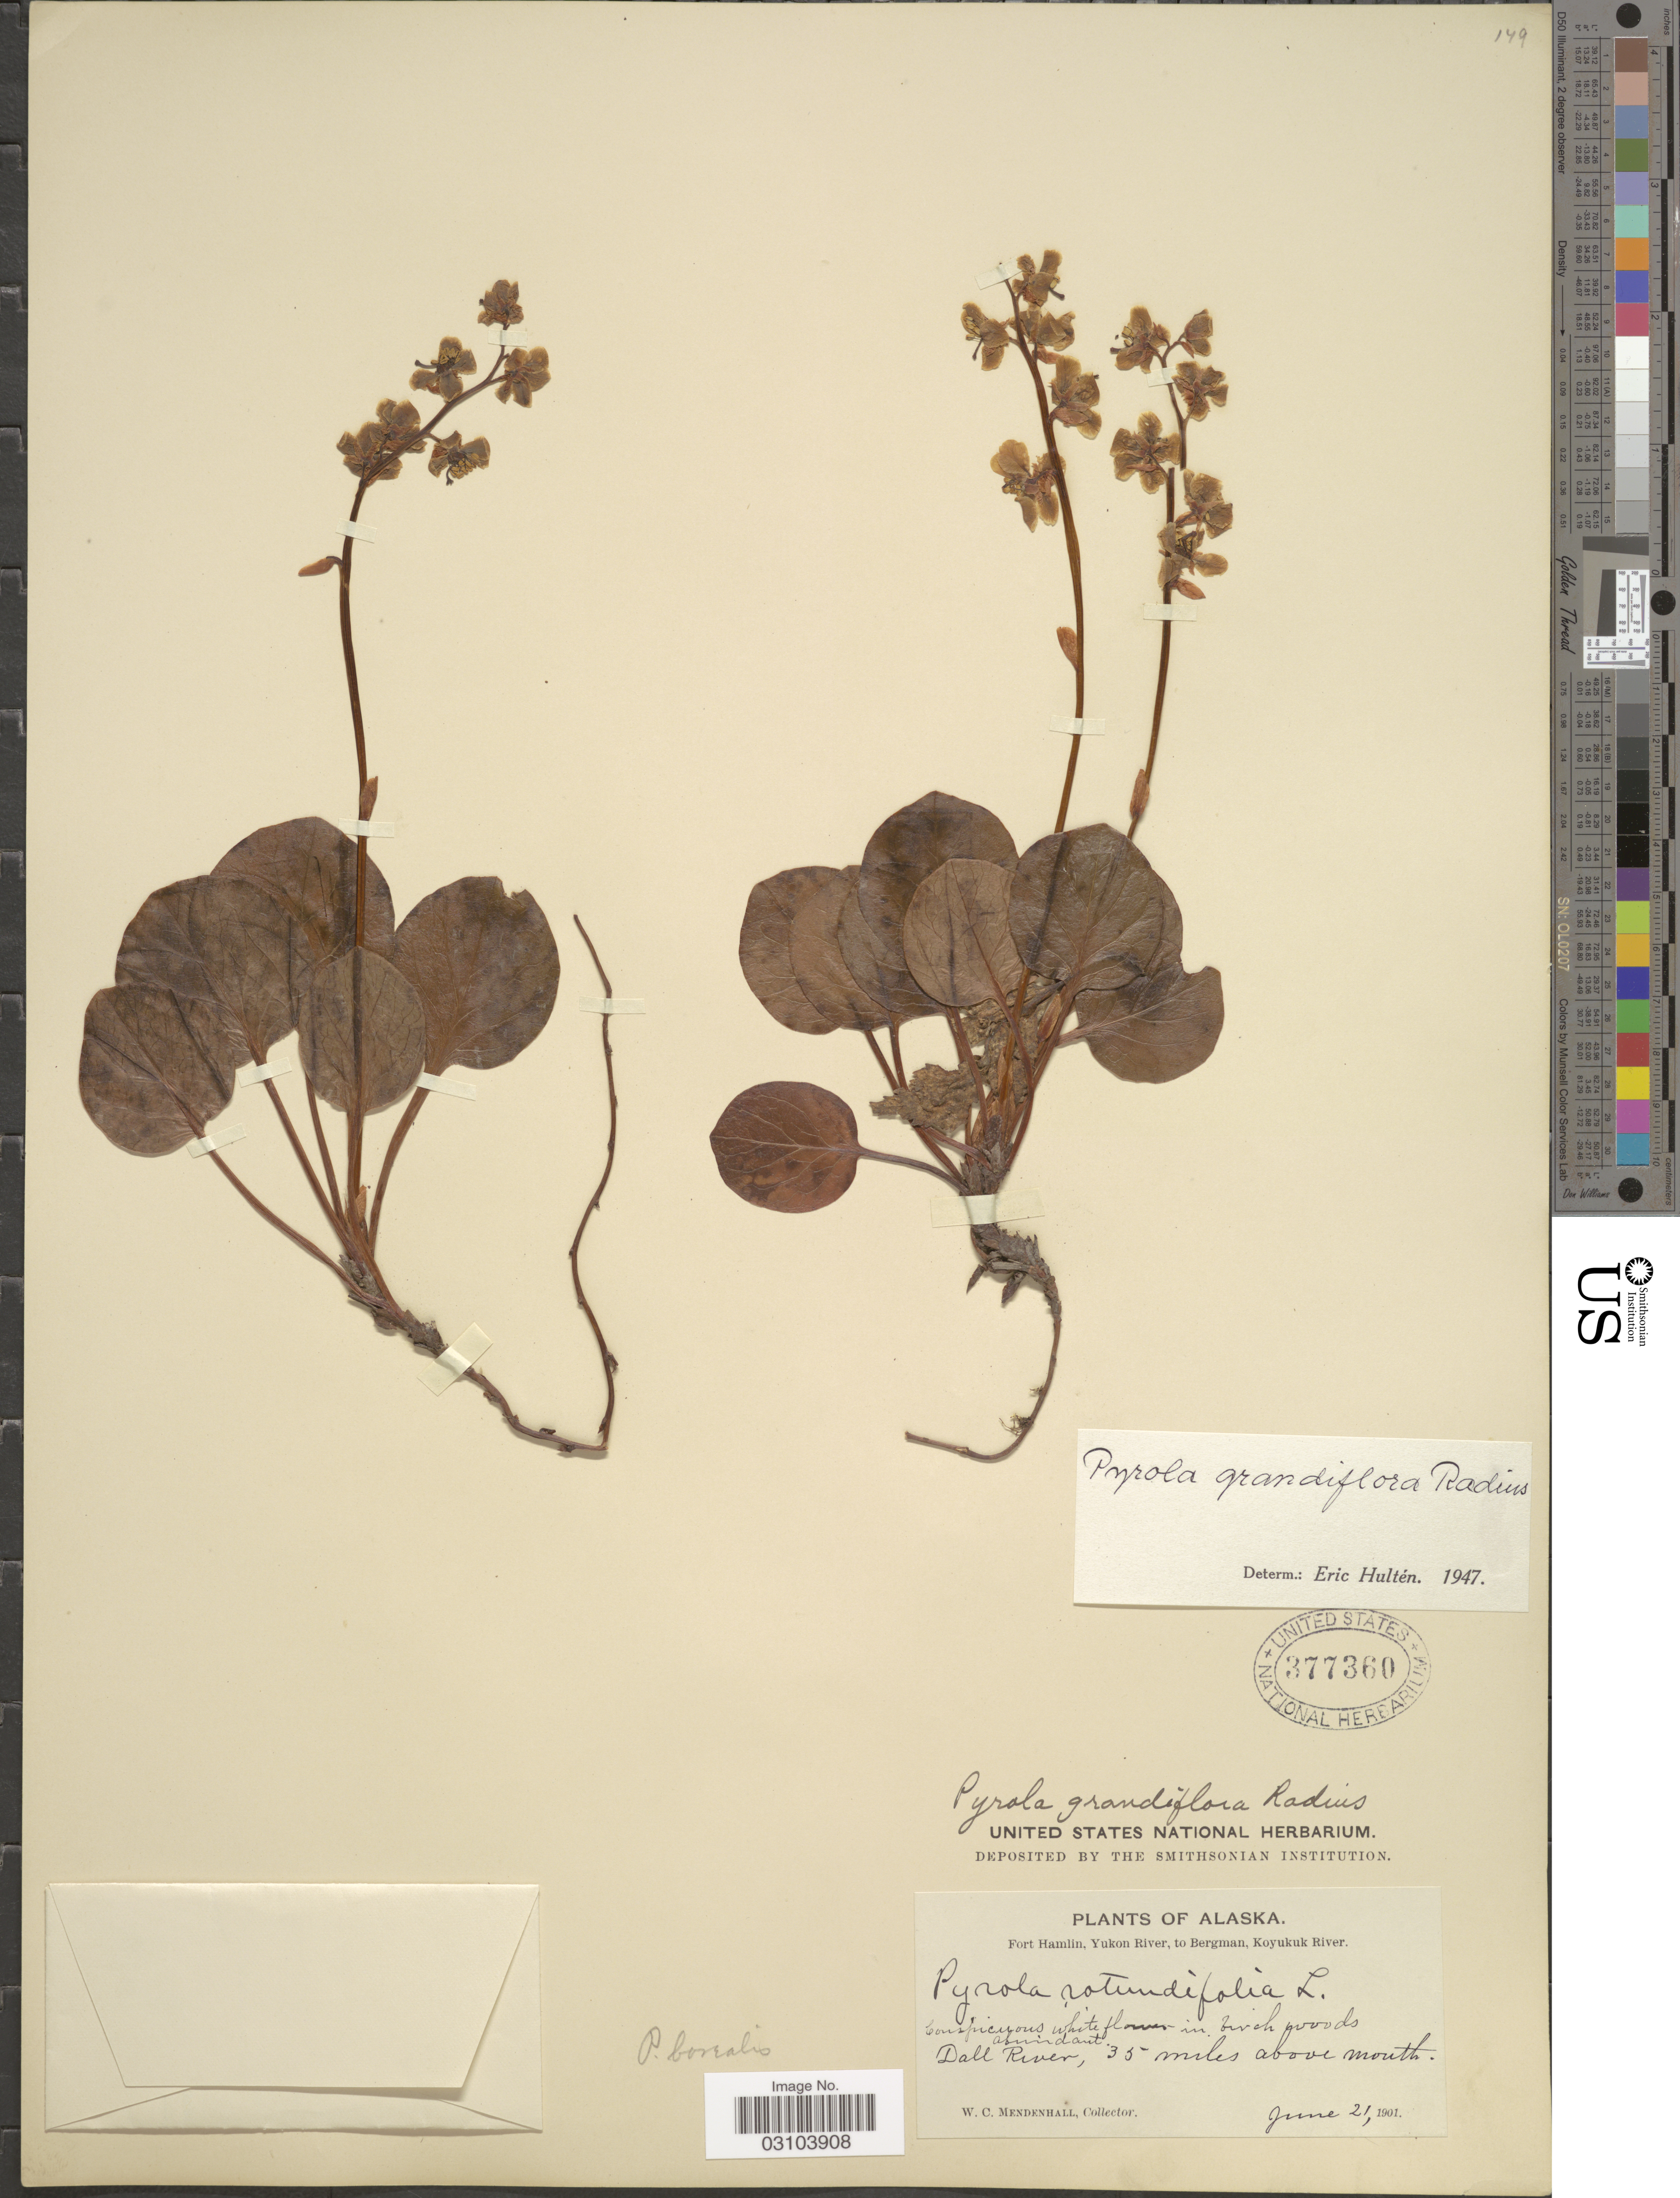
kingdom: Plantae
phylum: Tracheophyta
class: Magnoliopsida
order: Ericales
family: Ericaceae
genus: Pyrola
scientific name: Pyrola grandiflora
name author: Radius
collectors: W. Mendenhall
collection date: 1901-01-21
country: United States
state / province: Alaska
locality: Fort Hamlin, Yukon River, to Bergman, Koyukuk River. Dall River, 35 miles above mouth.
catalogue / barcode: US 377360